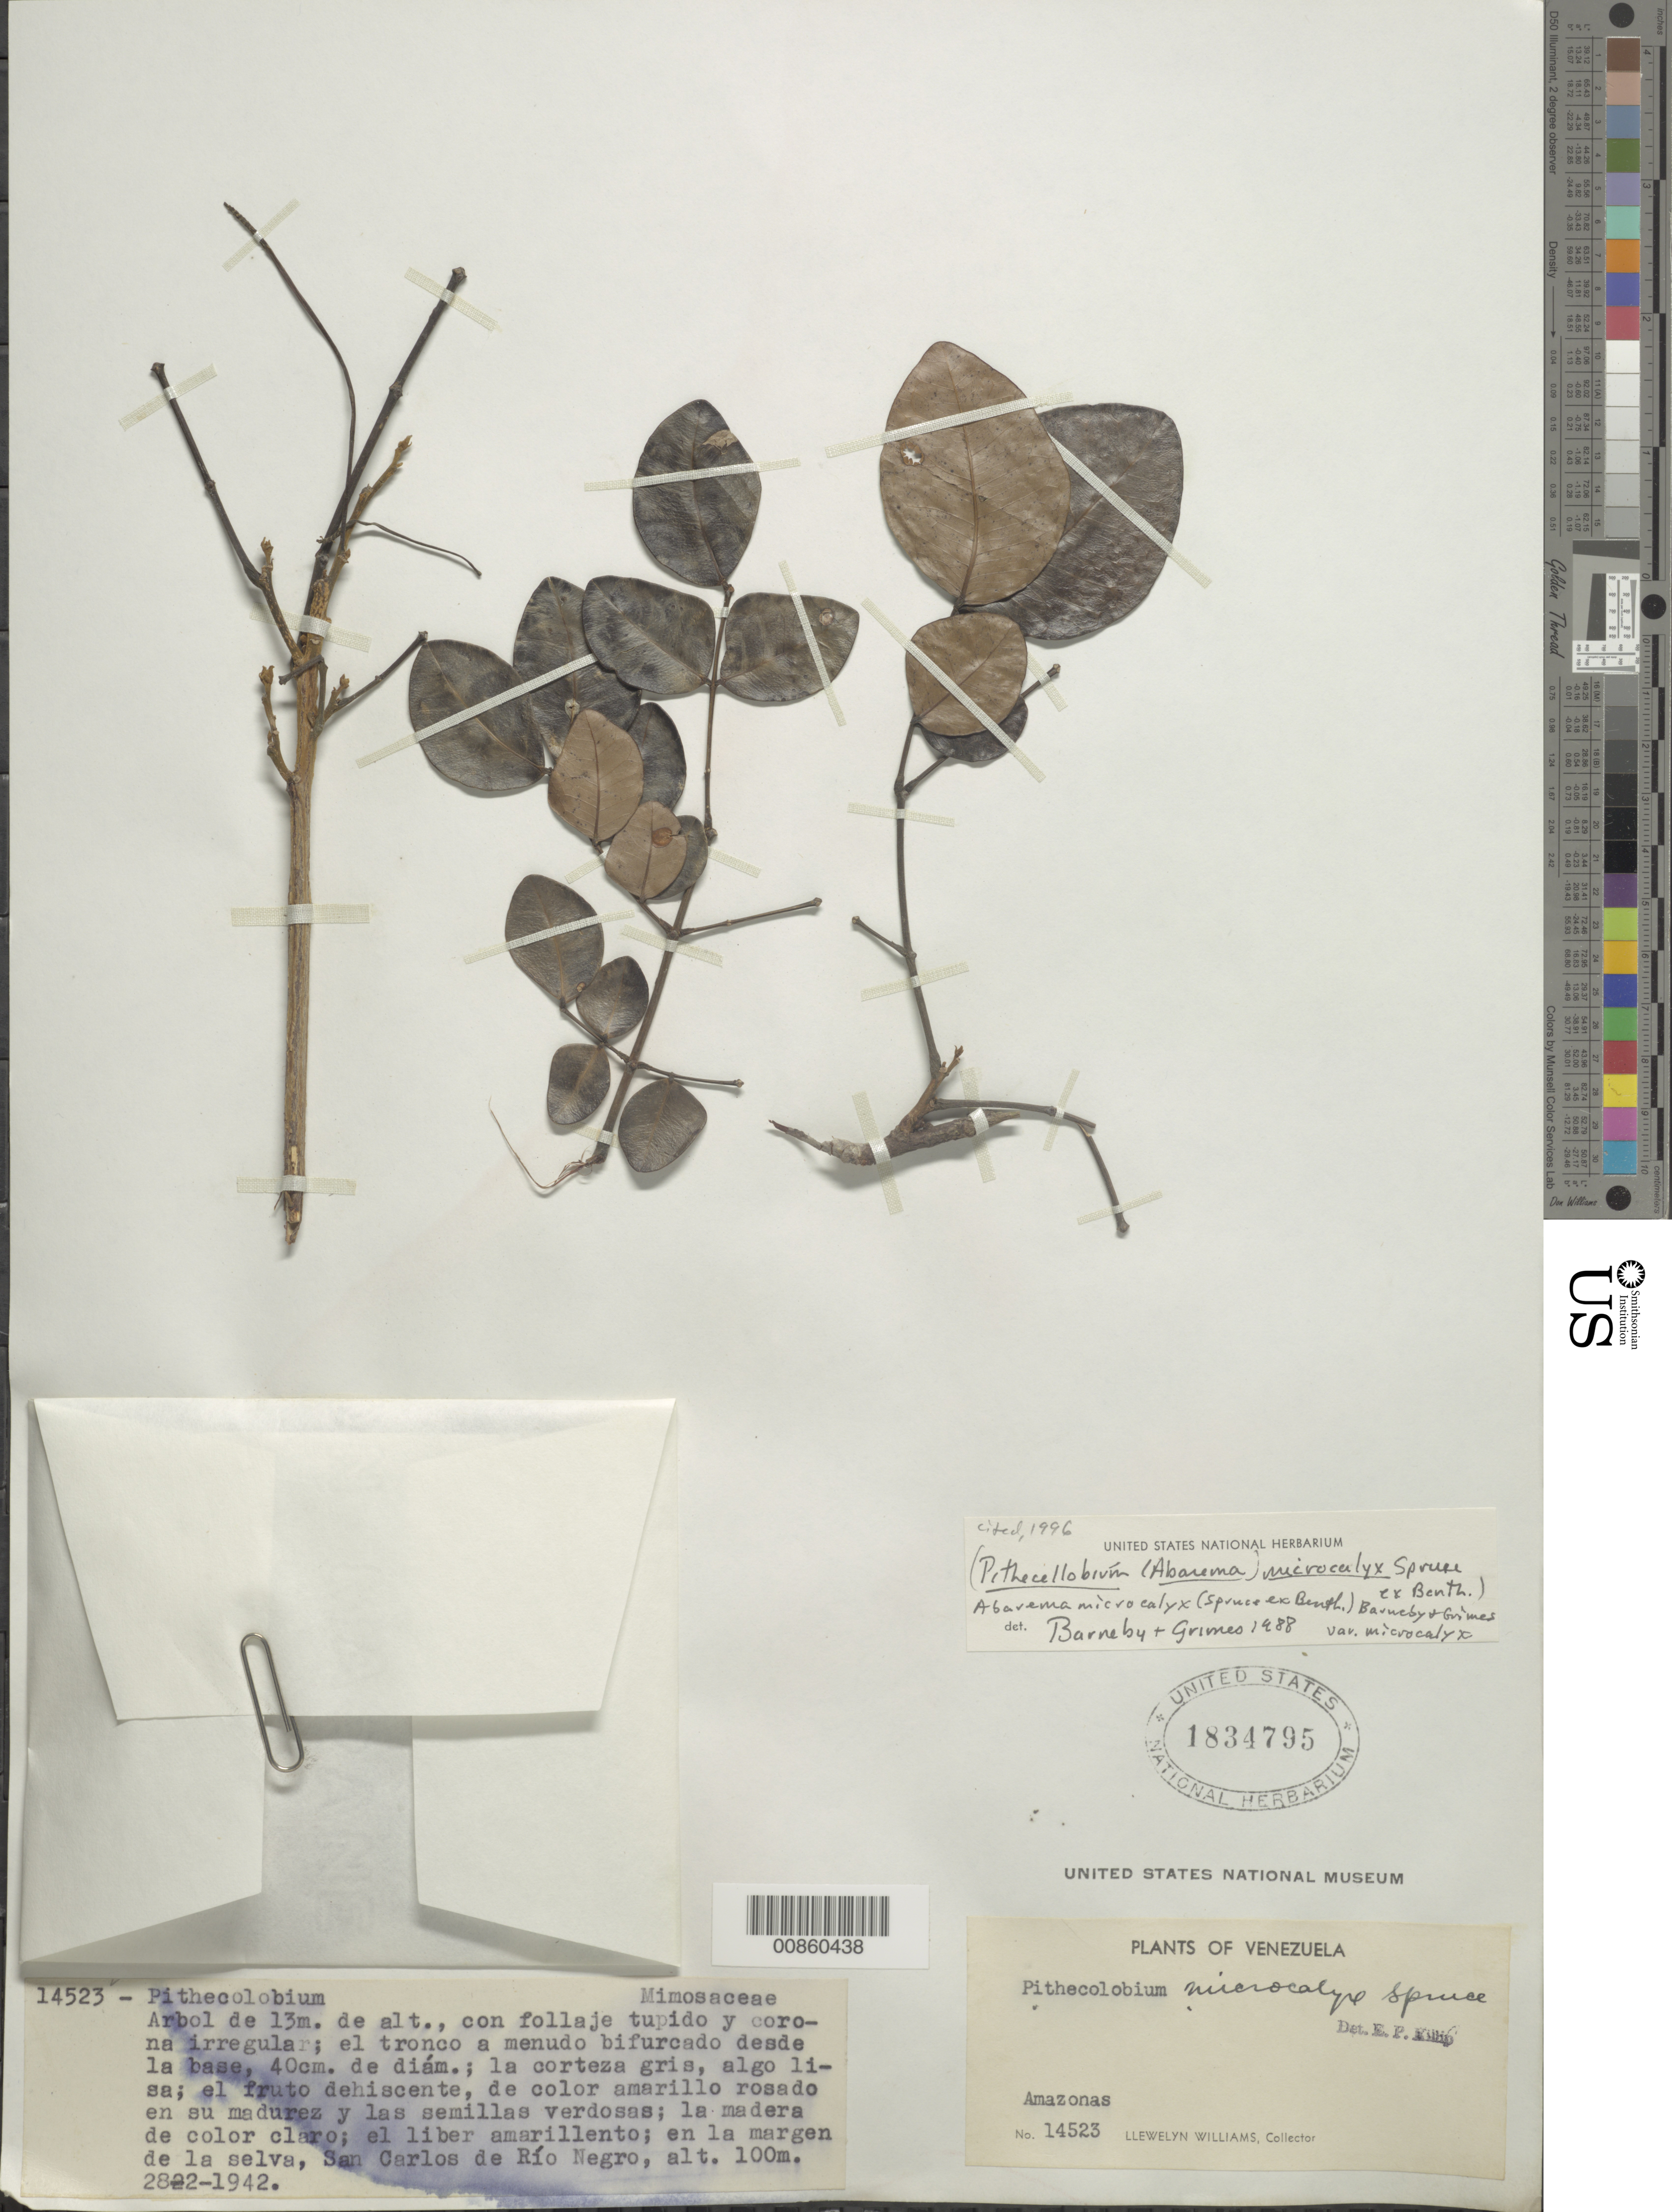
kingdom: Plantae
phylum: Tracheophyta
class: Magnoliopsida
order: Fabales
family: Fabaceae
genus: Abarema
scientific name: Abarema microcalyx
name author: (Spruce ex Benth.) Barneby & J.W. Grimes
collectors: Ll. Williams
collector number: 14523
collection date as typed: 28-Feb-42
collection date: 1942-02-28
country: Venezuela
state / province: Amazonas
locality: San Carlos de Río Negro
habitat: Margen de la selva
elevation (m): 100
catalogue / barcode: US 1834795